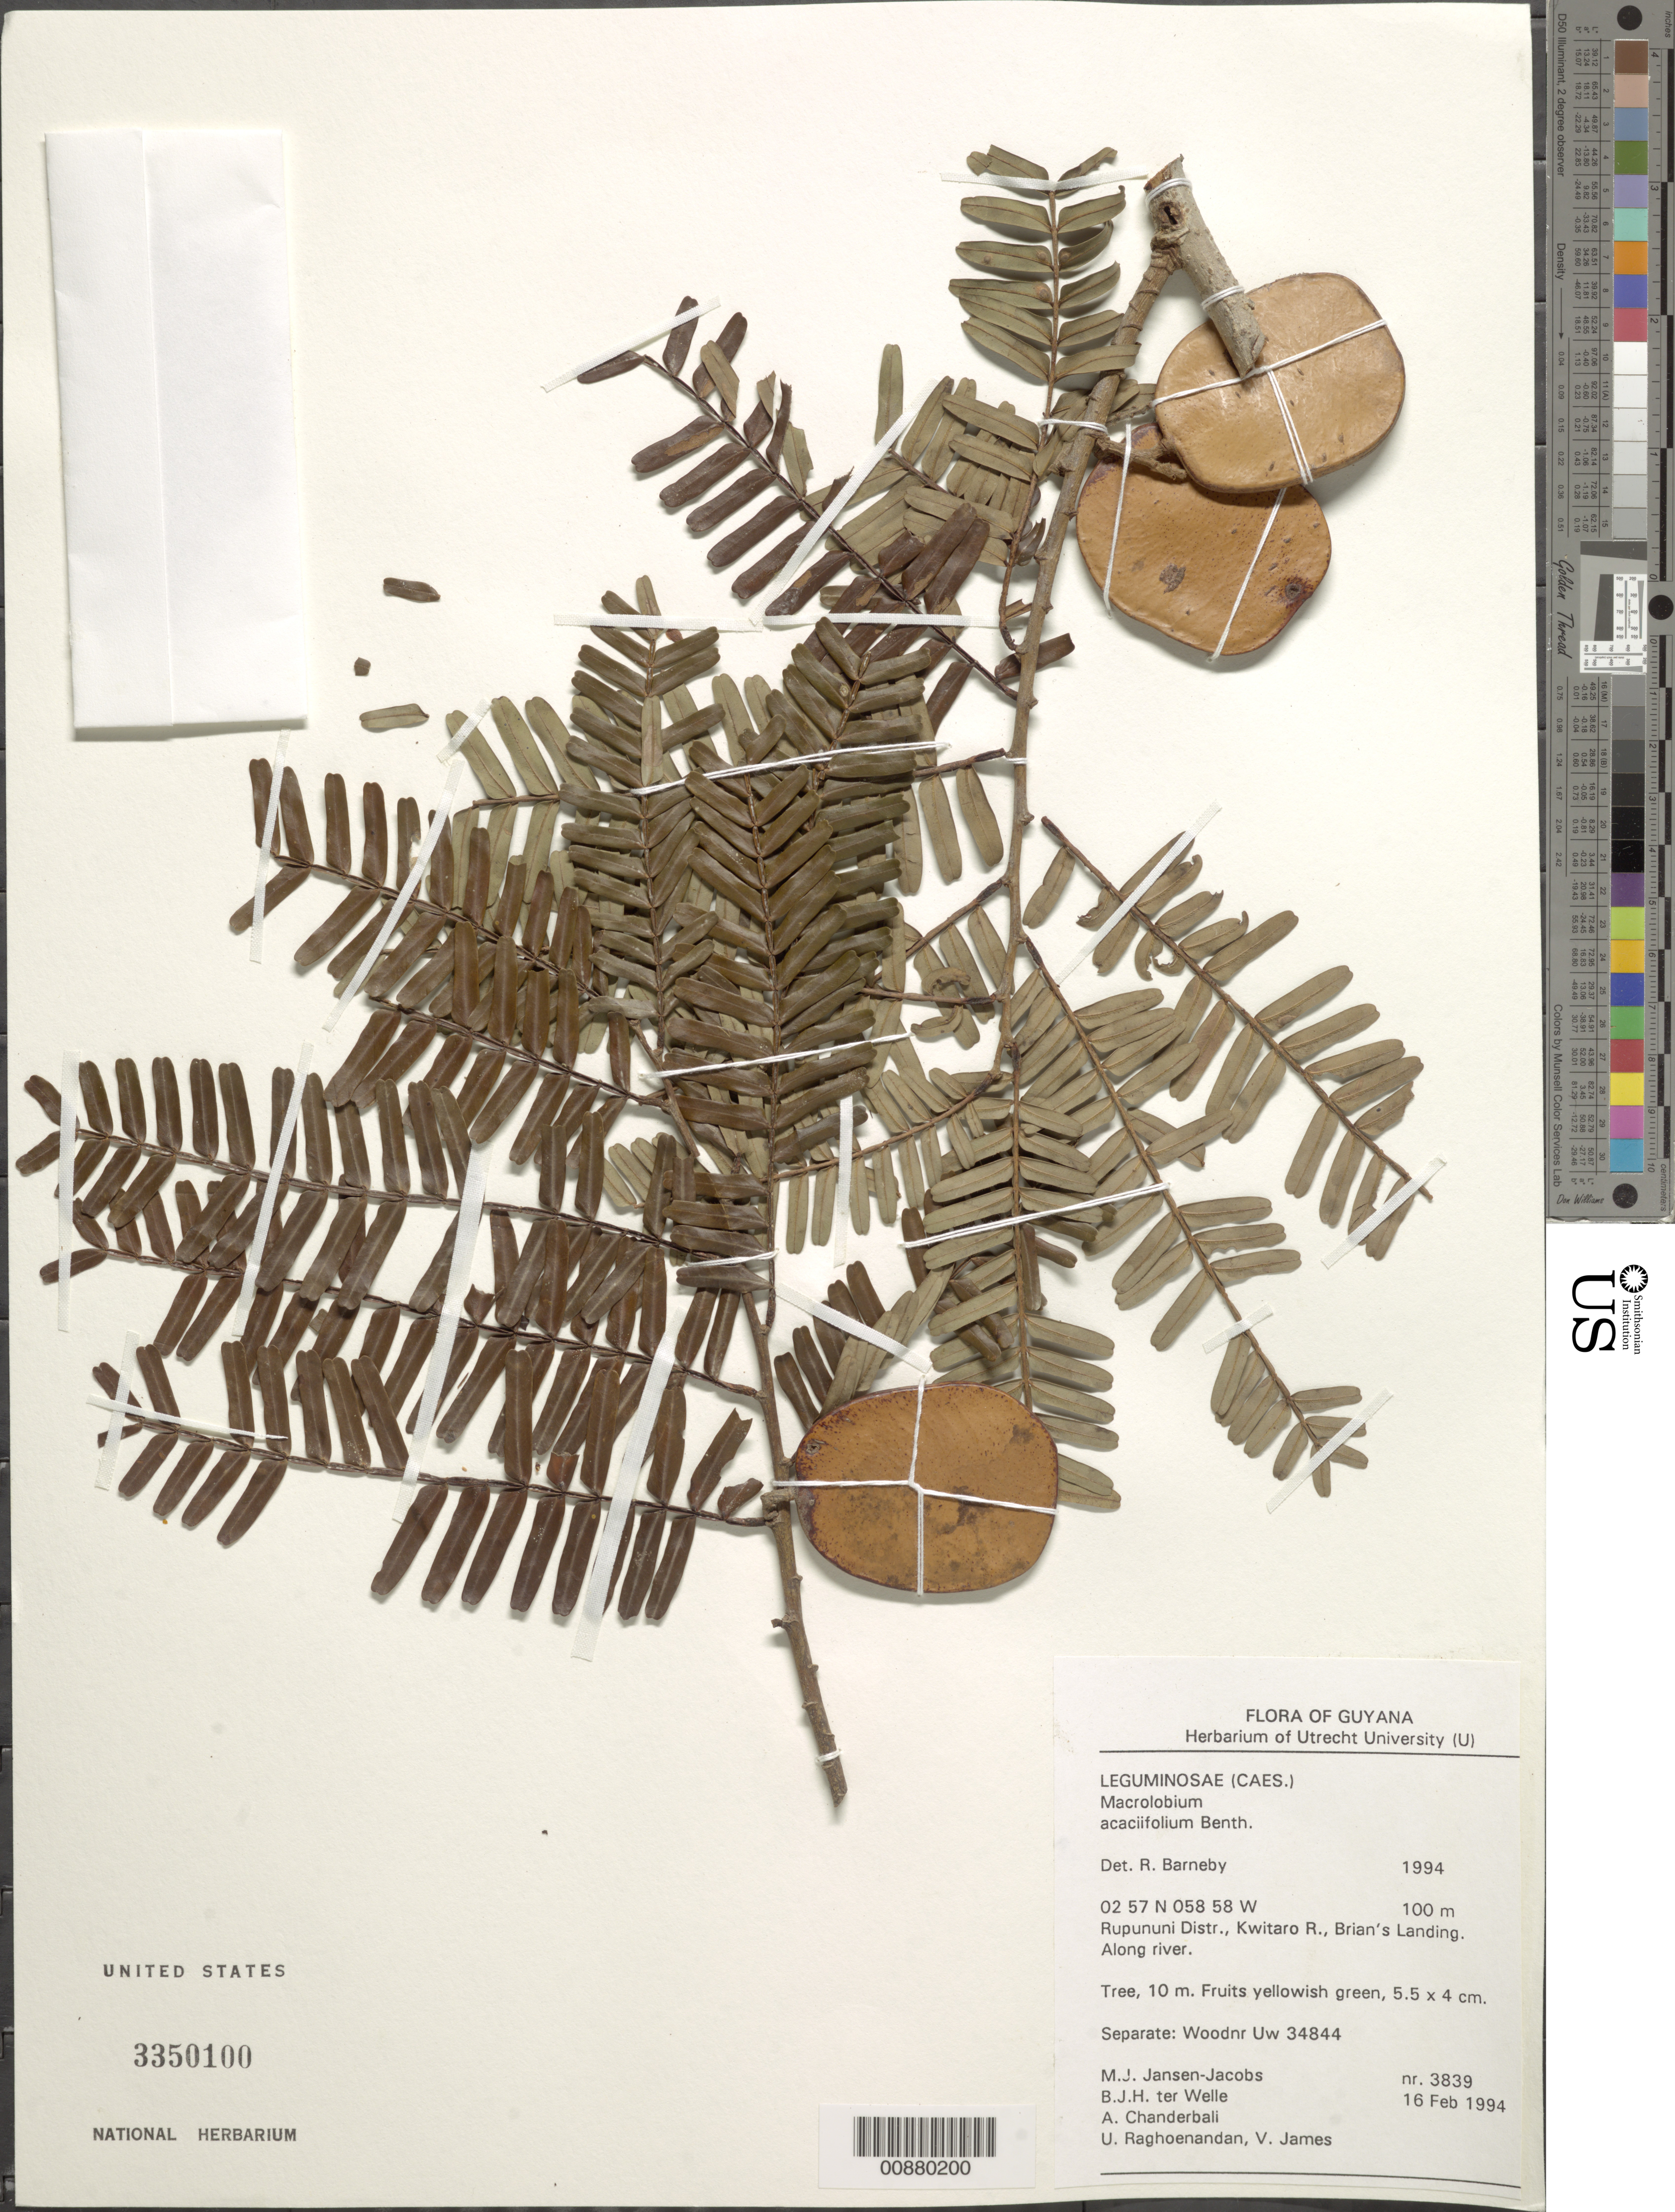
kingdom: Plantae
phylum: Tracheophyta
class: Magnoliopsida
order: Fabales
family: Fabaceae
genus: Macrolobium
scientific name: Macrolobium acaciifolium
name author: (Benth.) Benth.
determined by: Barneby, Rupert C., (NY)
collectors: M. J. Jansen-Jacobs, B. Welle, A. S. Chanderbali, U. Raghoenandan & V. James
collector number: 3839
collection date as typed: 16-Feb-94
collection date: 1994-02-16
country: Guyana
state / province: U. Takutu-U. Essequibo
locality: Brian's Landing, Kwitaro R.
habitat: Along river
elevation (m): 100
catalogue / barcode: US 3350100